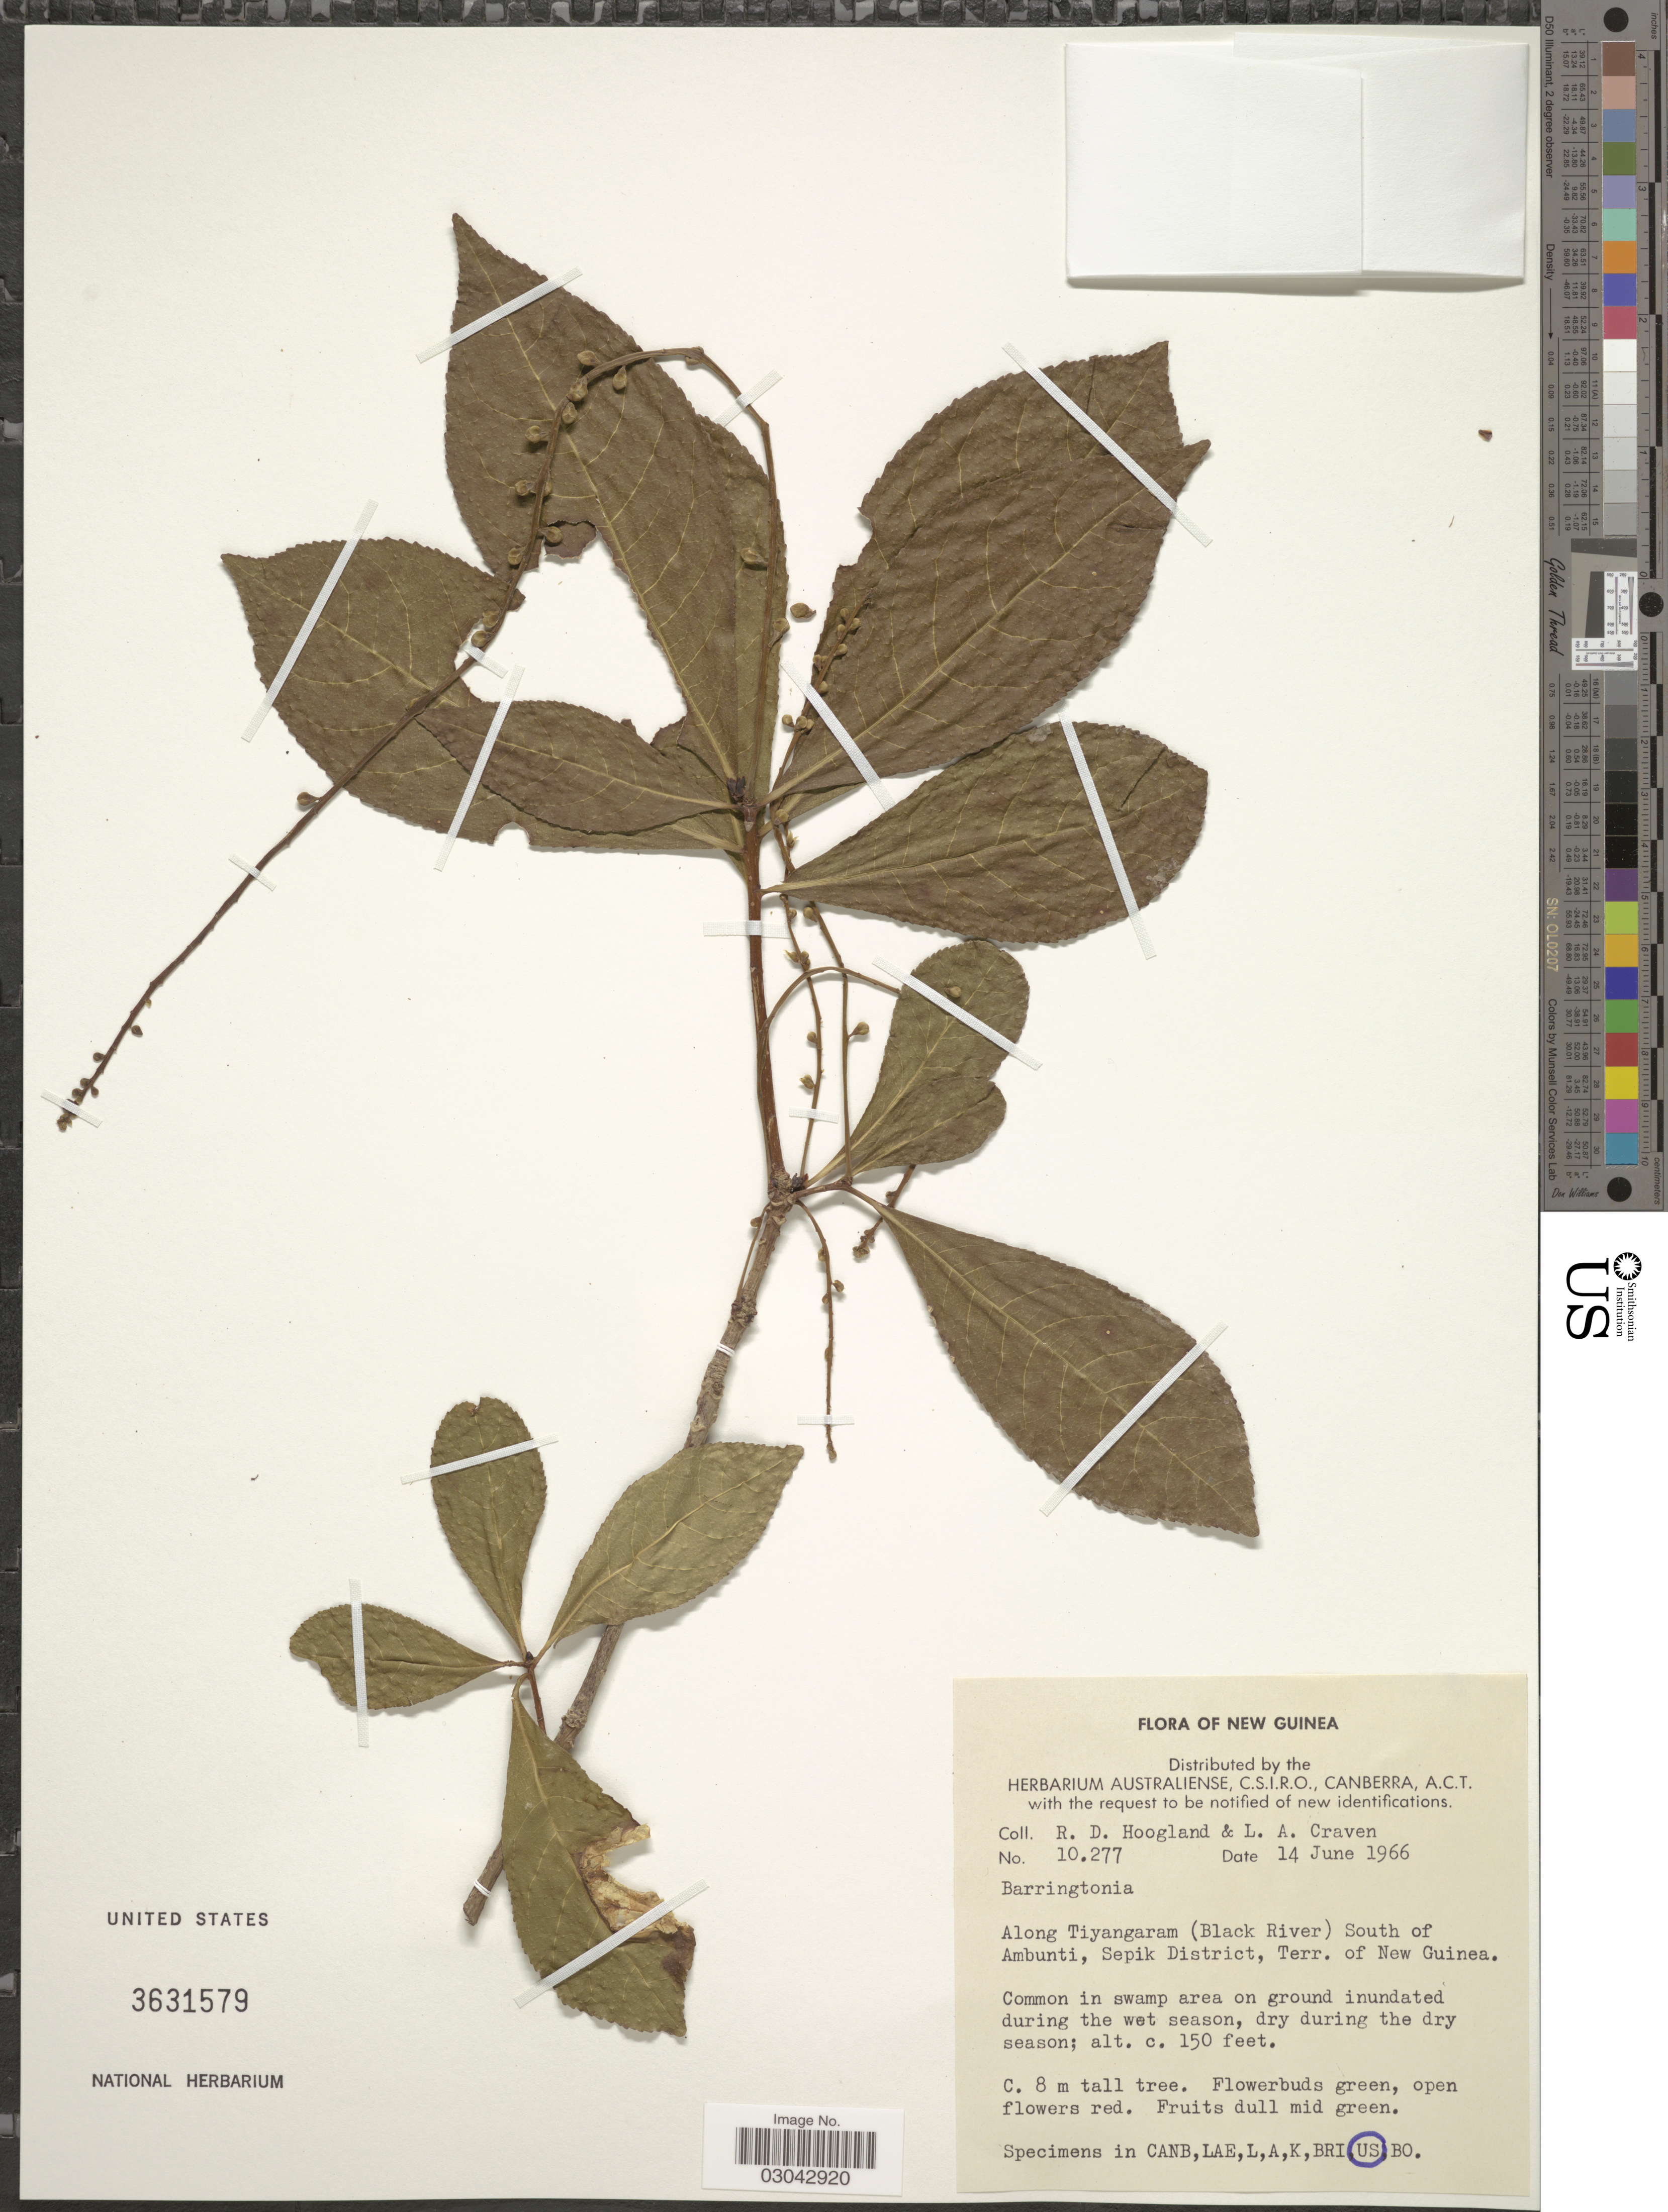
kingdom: Plantae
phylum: Tracheophyta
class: Magnoliopsida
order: Ericales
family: Lecythidaceae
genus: Barringtonia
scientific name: Barringtonia sp.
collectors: R. D. Hoogland & L. A. Craven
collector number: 10277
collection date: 1966-06-14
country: Papua New Guinea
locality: New Guinea, Along Tiyangaram (Black River) South of Ambunti, Sepik District, Terr. of New Guinea.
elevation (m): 46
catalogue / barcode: US 3631579